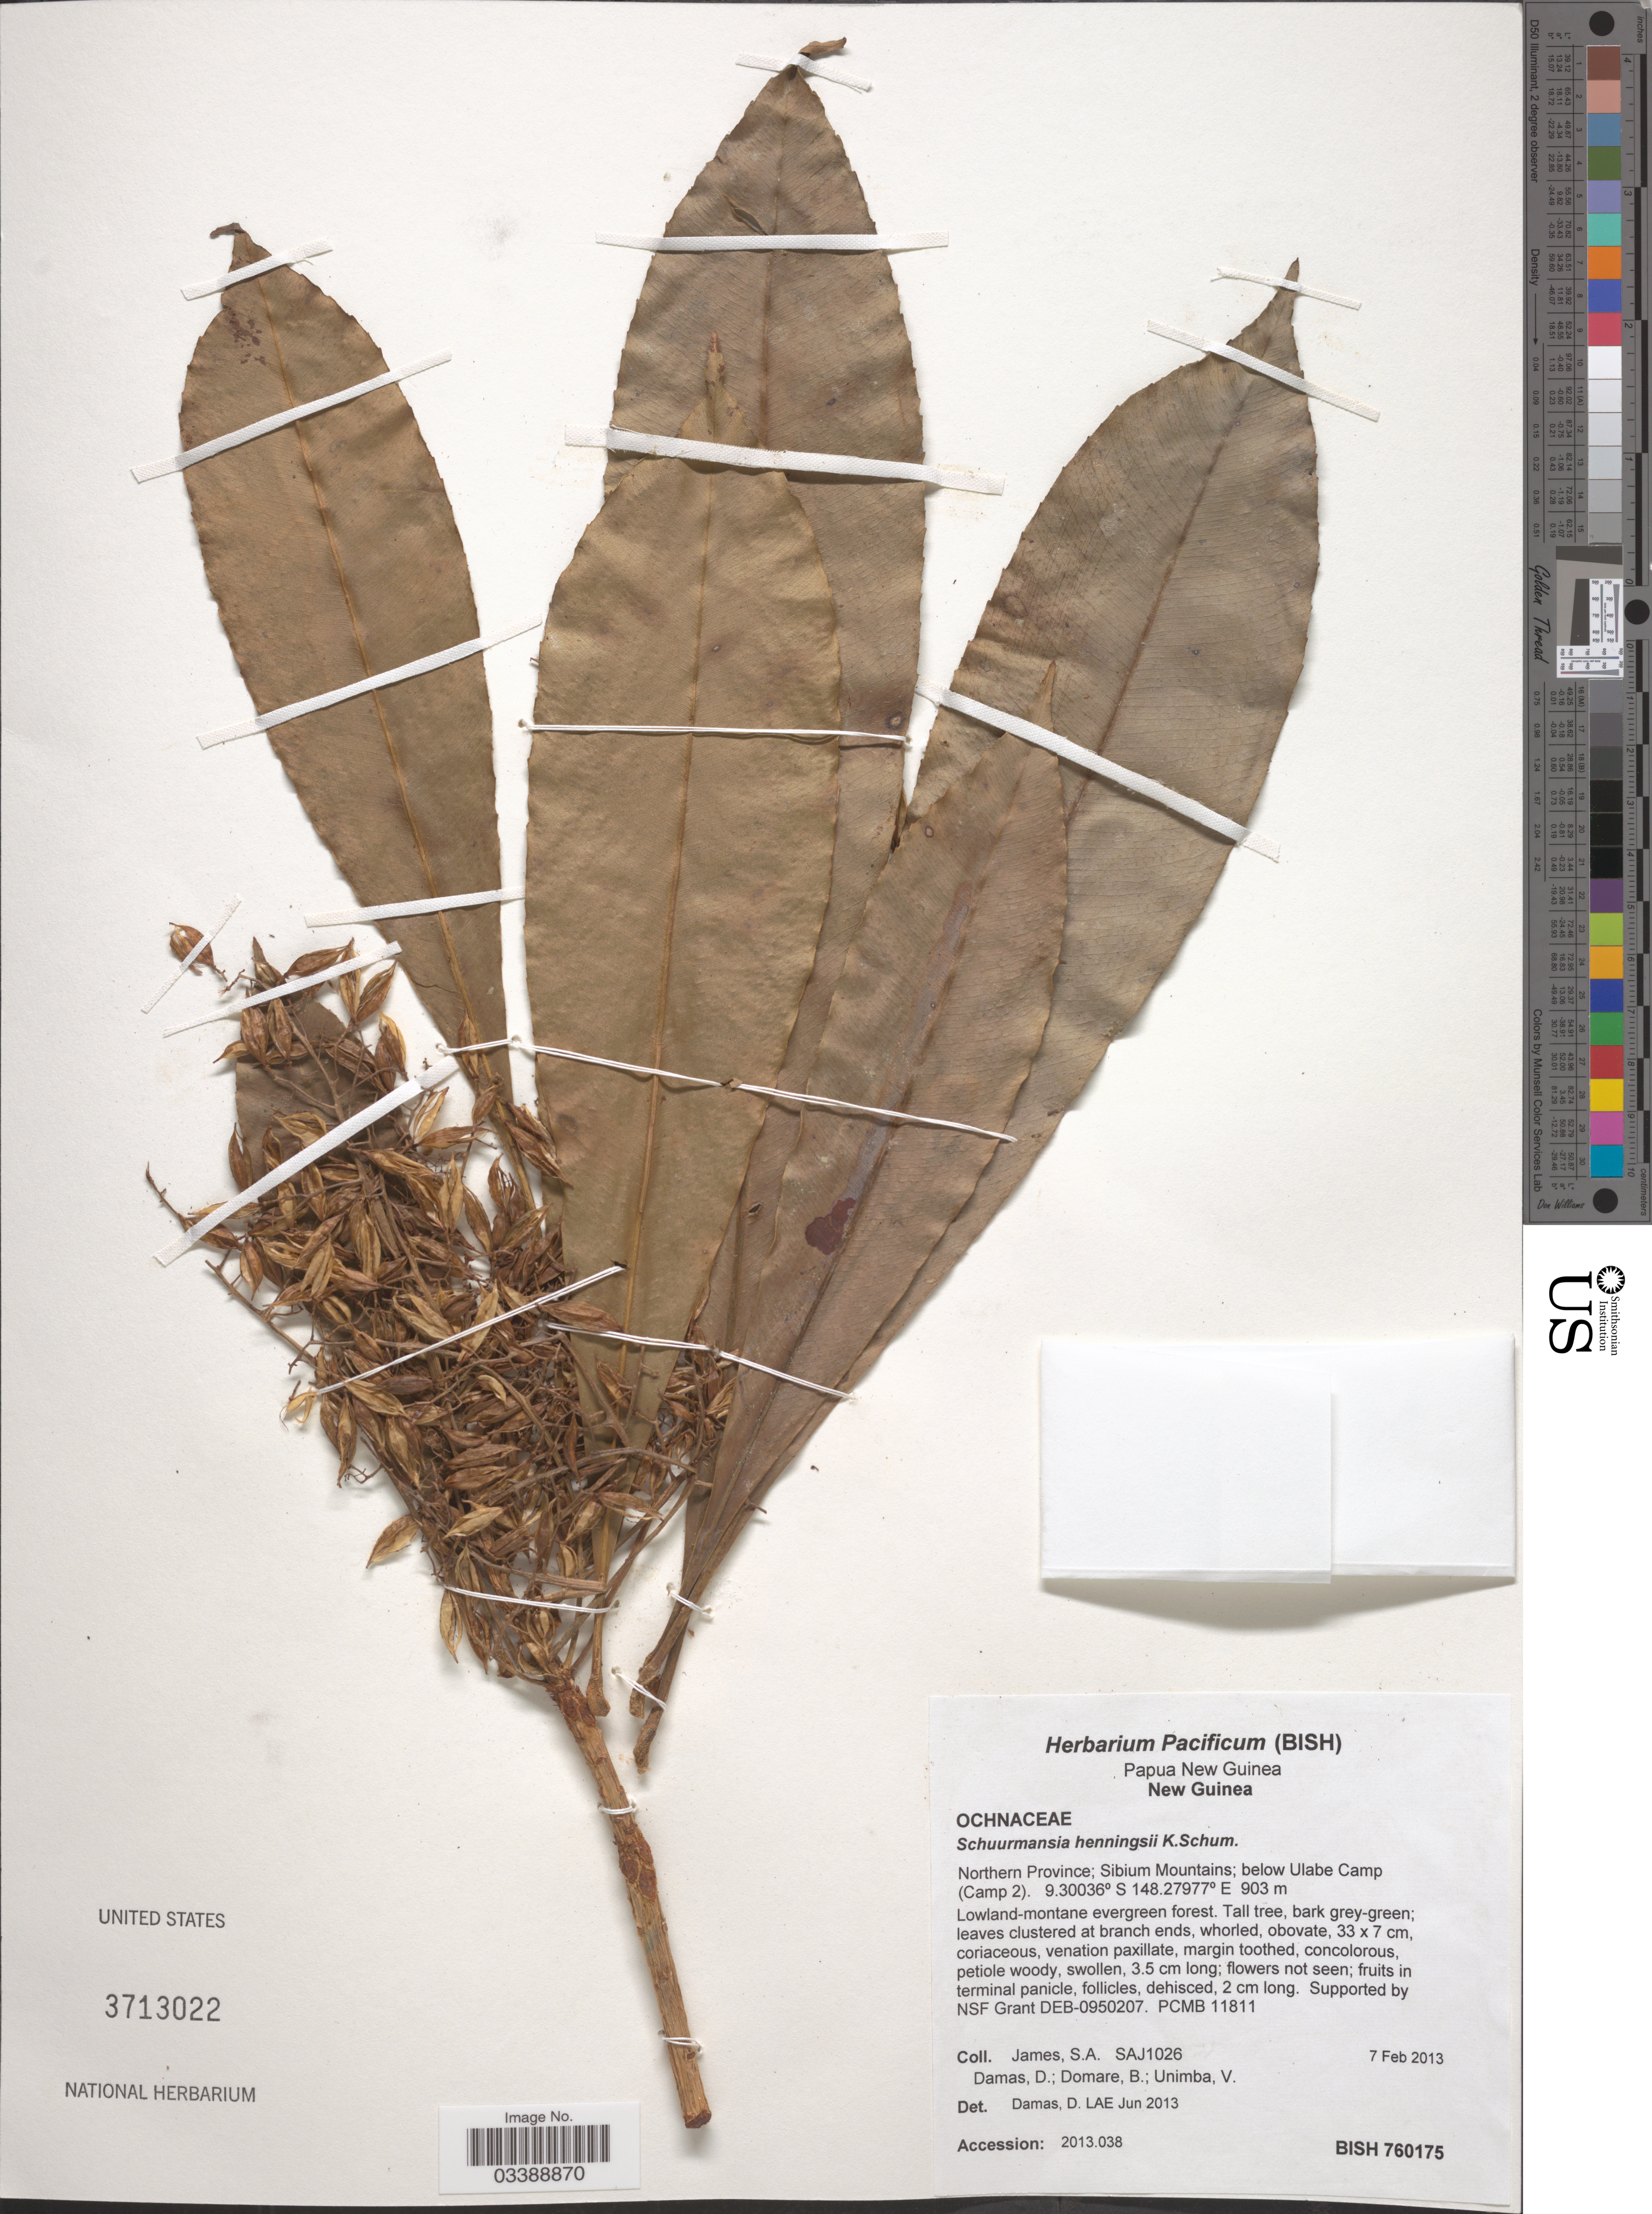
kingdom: Plantae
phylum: Tracheophyta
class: Magnoliopsida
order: Malpighiales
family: Ochnaceae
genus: Schuurmansia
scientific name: Schuurmansia henningsii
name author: K. Schum.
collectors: S. James, D. Damas, B. Domare & V. Unimba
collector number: SAJ1026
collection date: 2013-02-07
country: Papua New Guinea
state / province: Northern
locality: New Guinea. Sibium Mountains; below Ulabe Camp (Camp 2).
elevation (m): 903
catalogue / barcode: US 3713022